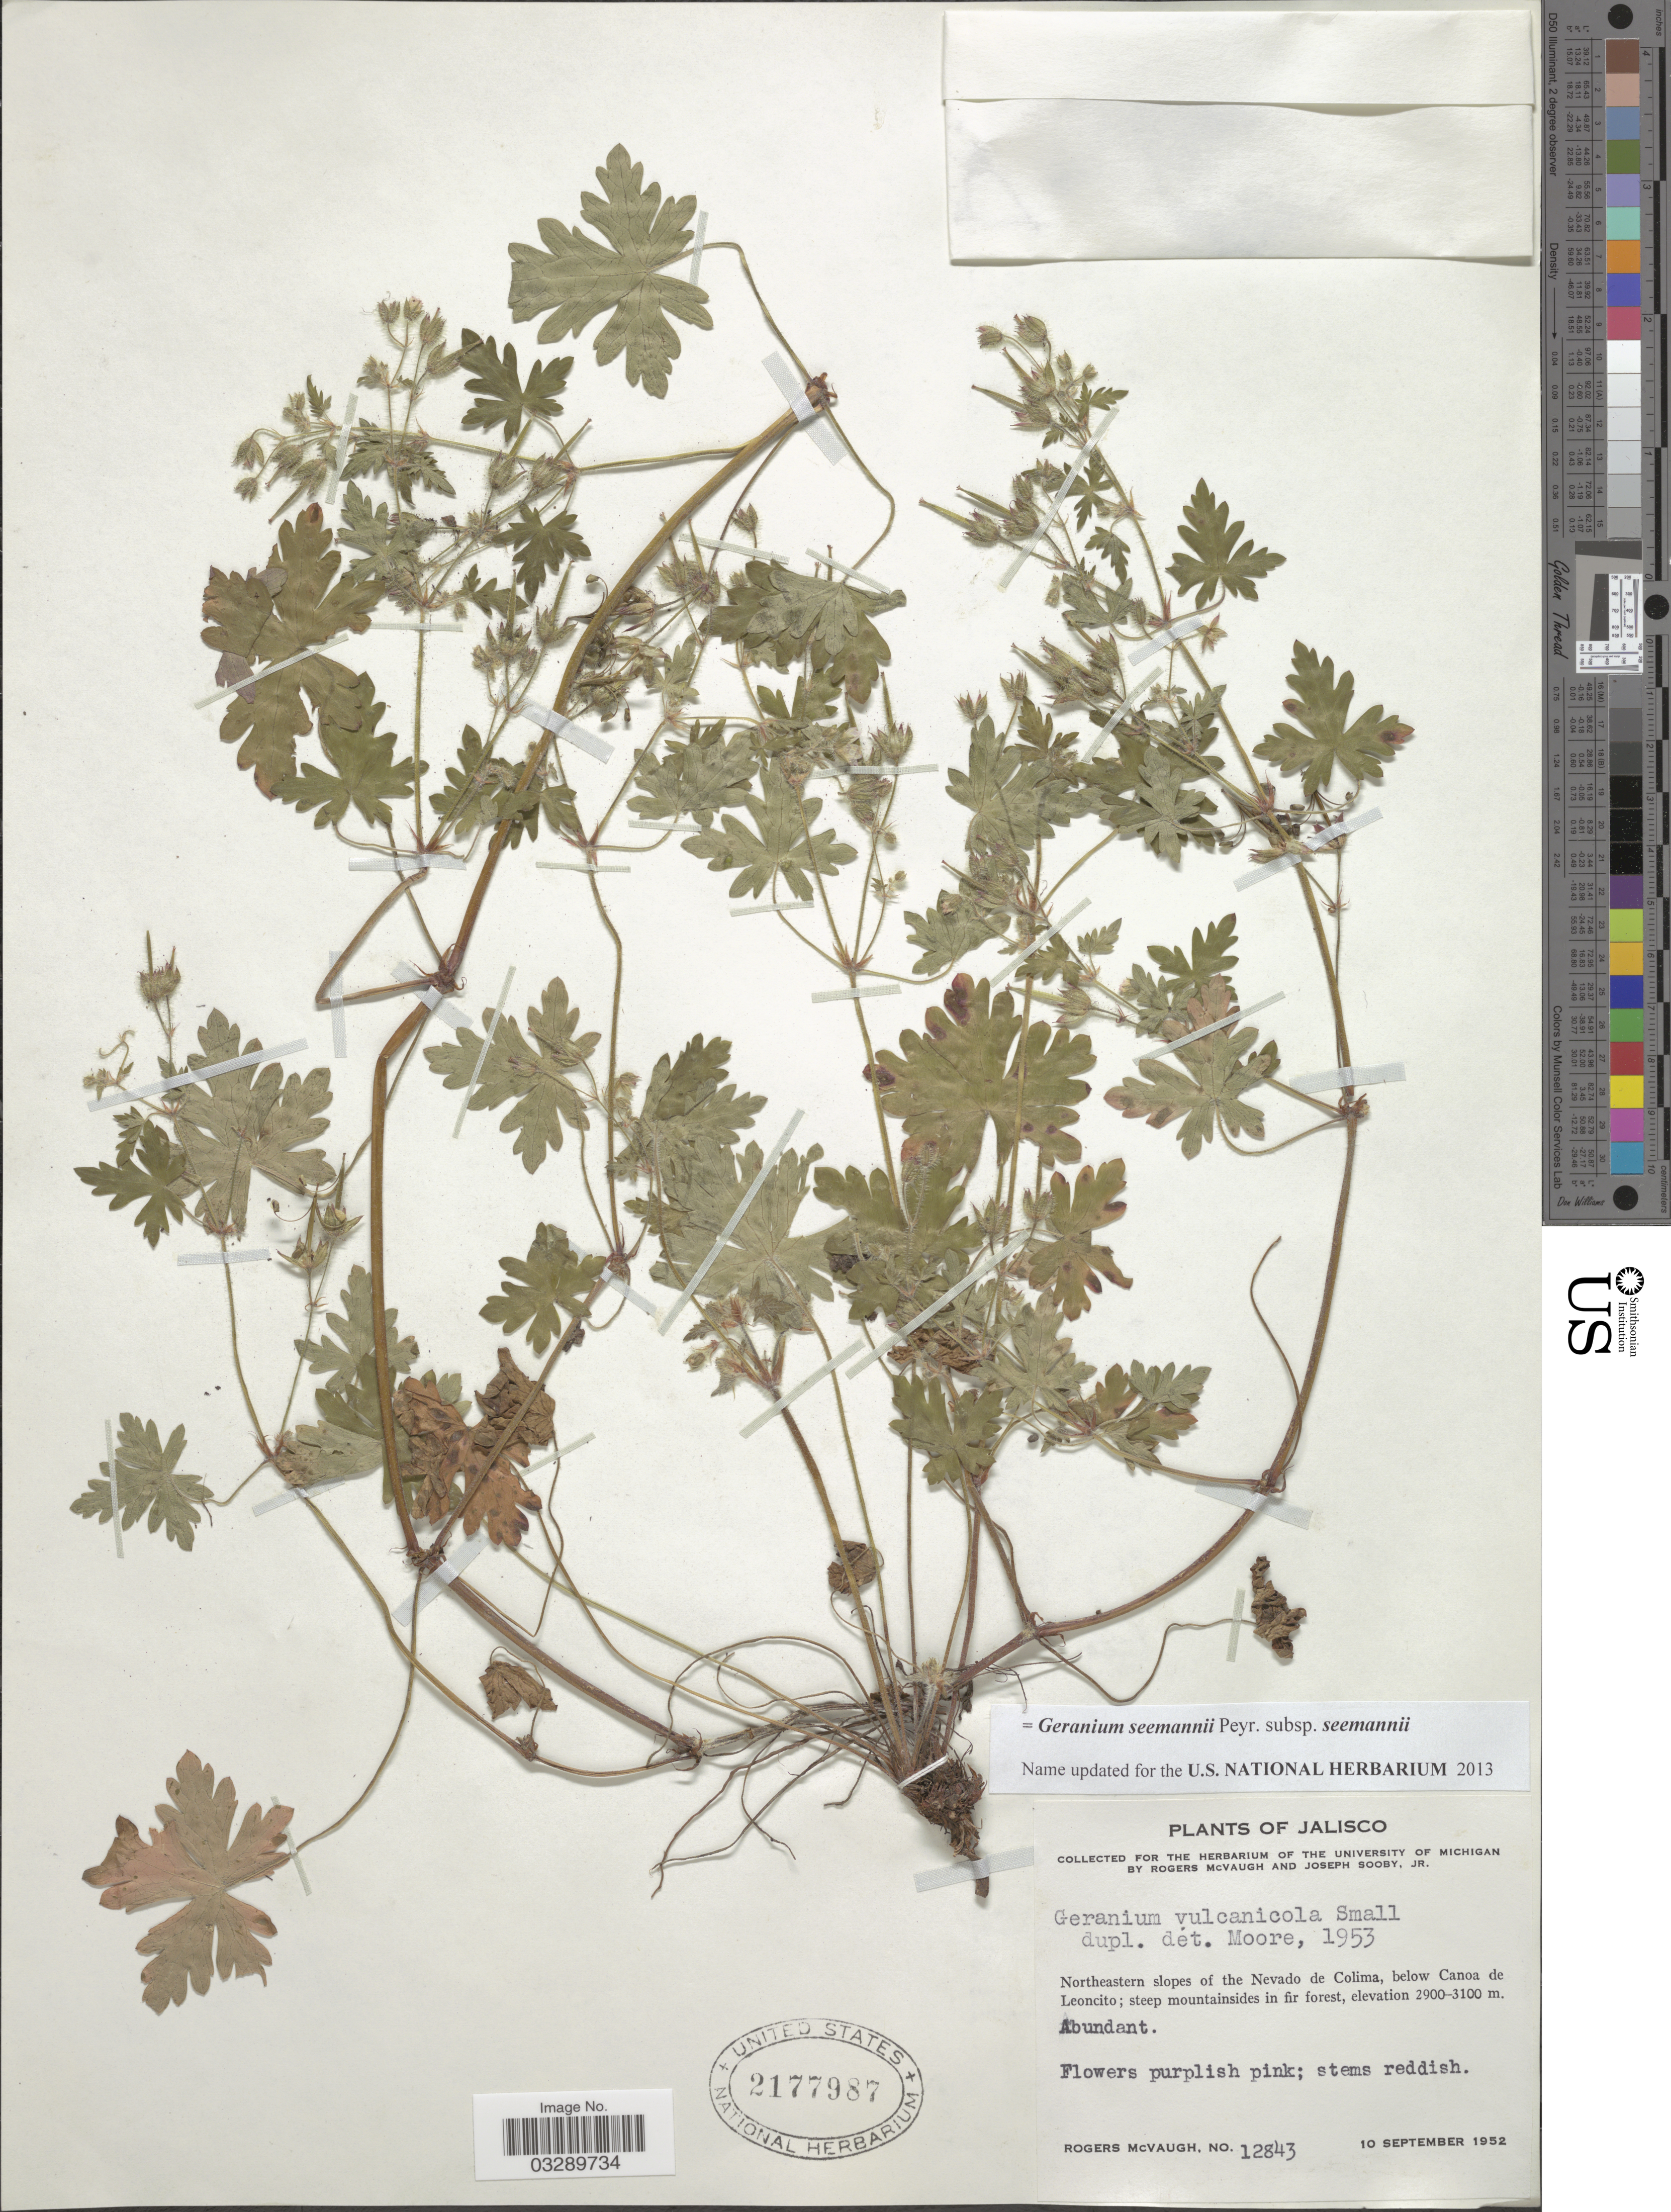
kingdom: Plantae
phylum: Tracheophyta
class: Magnoliopsida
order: Geraniales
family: Geraniaceae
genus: Geranium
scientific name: Geranium seemannii subsp. seemannii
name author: Peyr.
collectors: R. McVaugh & J. Sooby Jr.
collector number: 12843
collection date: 1952-09-10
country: Mexico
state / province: Jalisco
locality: Northeastern slopes of the Nevado de Colima, below Canoa de Leoncito.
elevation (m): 2900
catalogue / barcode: US 2177987